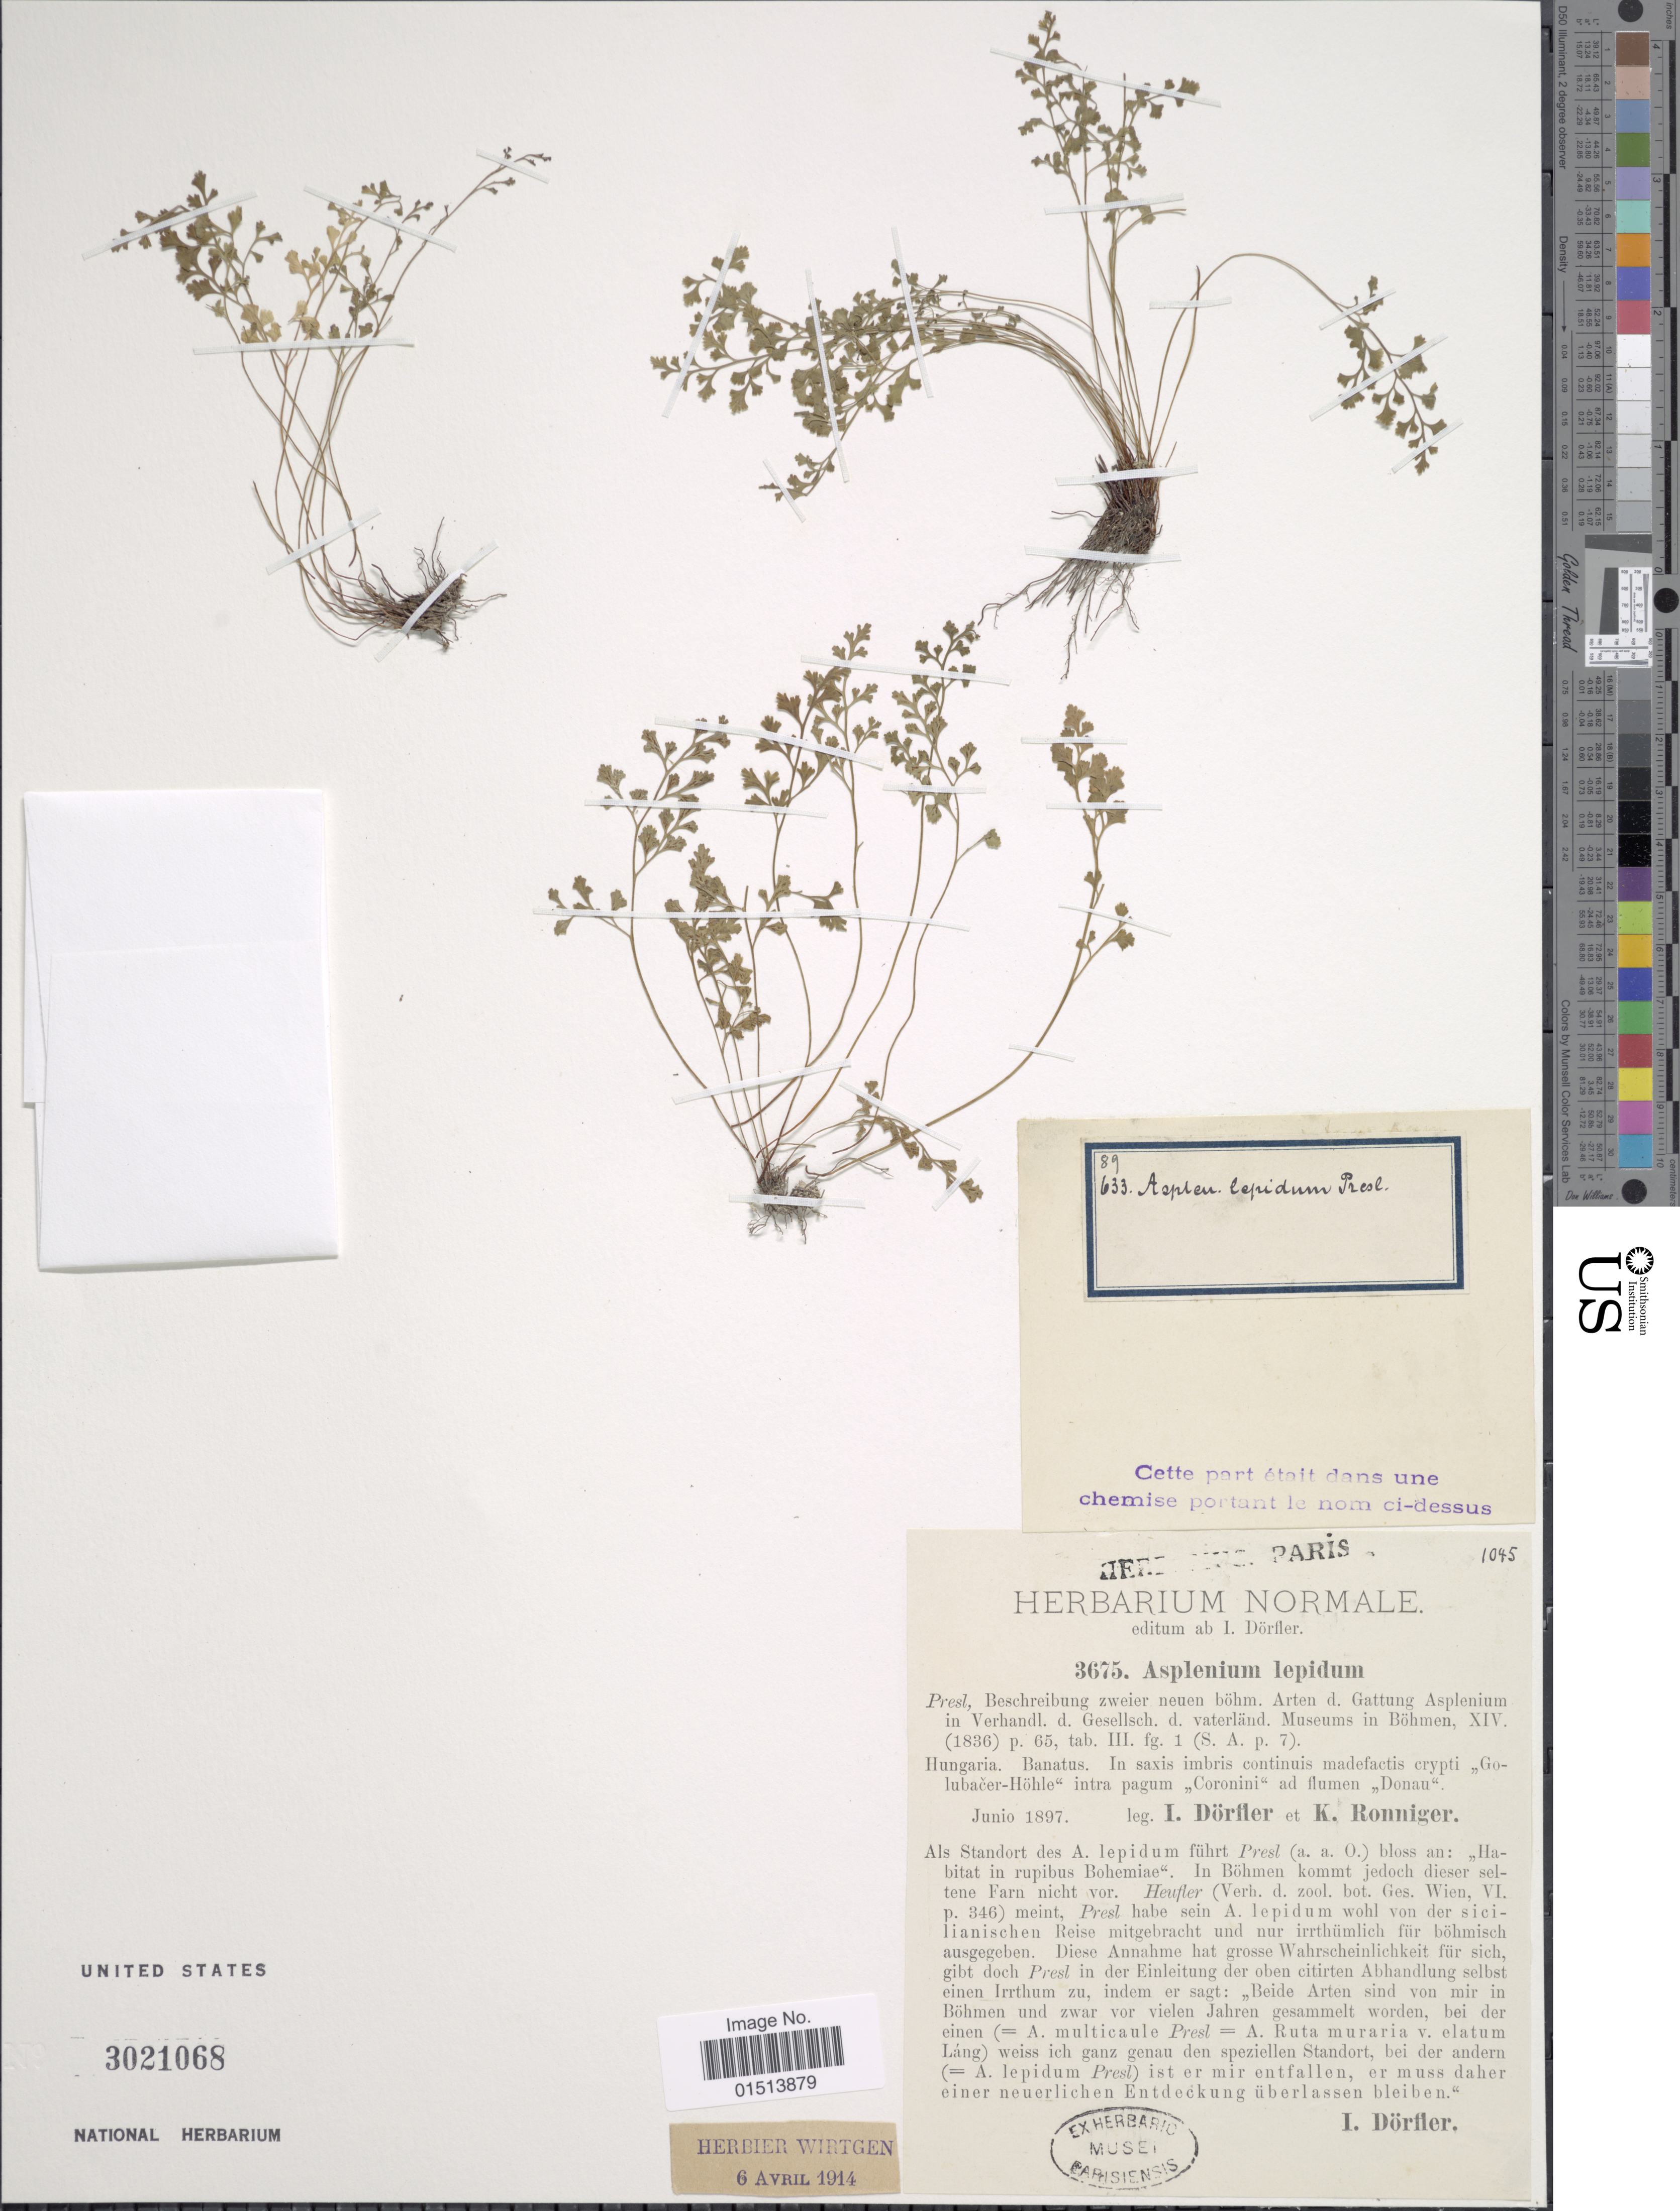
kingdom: Plantae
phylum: Tracheophyta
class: Polypodiopsida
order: Polypodiales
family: Aspleniaceae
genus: Asplenium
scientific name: Asplenium lepidum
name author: C. Presl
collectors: I. Dörfler & K. Ronniger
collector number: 3675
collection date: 1897-06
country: Hungary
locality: Banatus, in saxis imbris continuis madefactis crypti "Golubacer-Höhle"intra pagum "Coronini"ad flumen "Donau".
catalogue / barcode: US 3021068